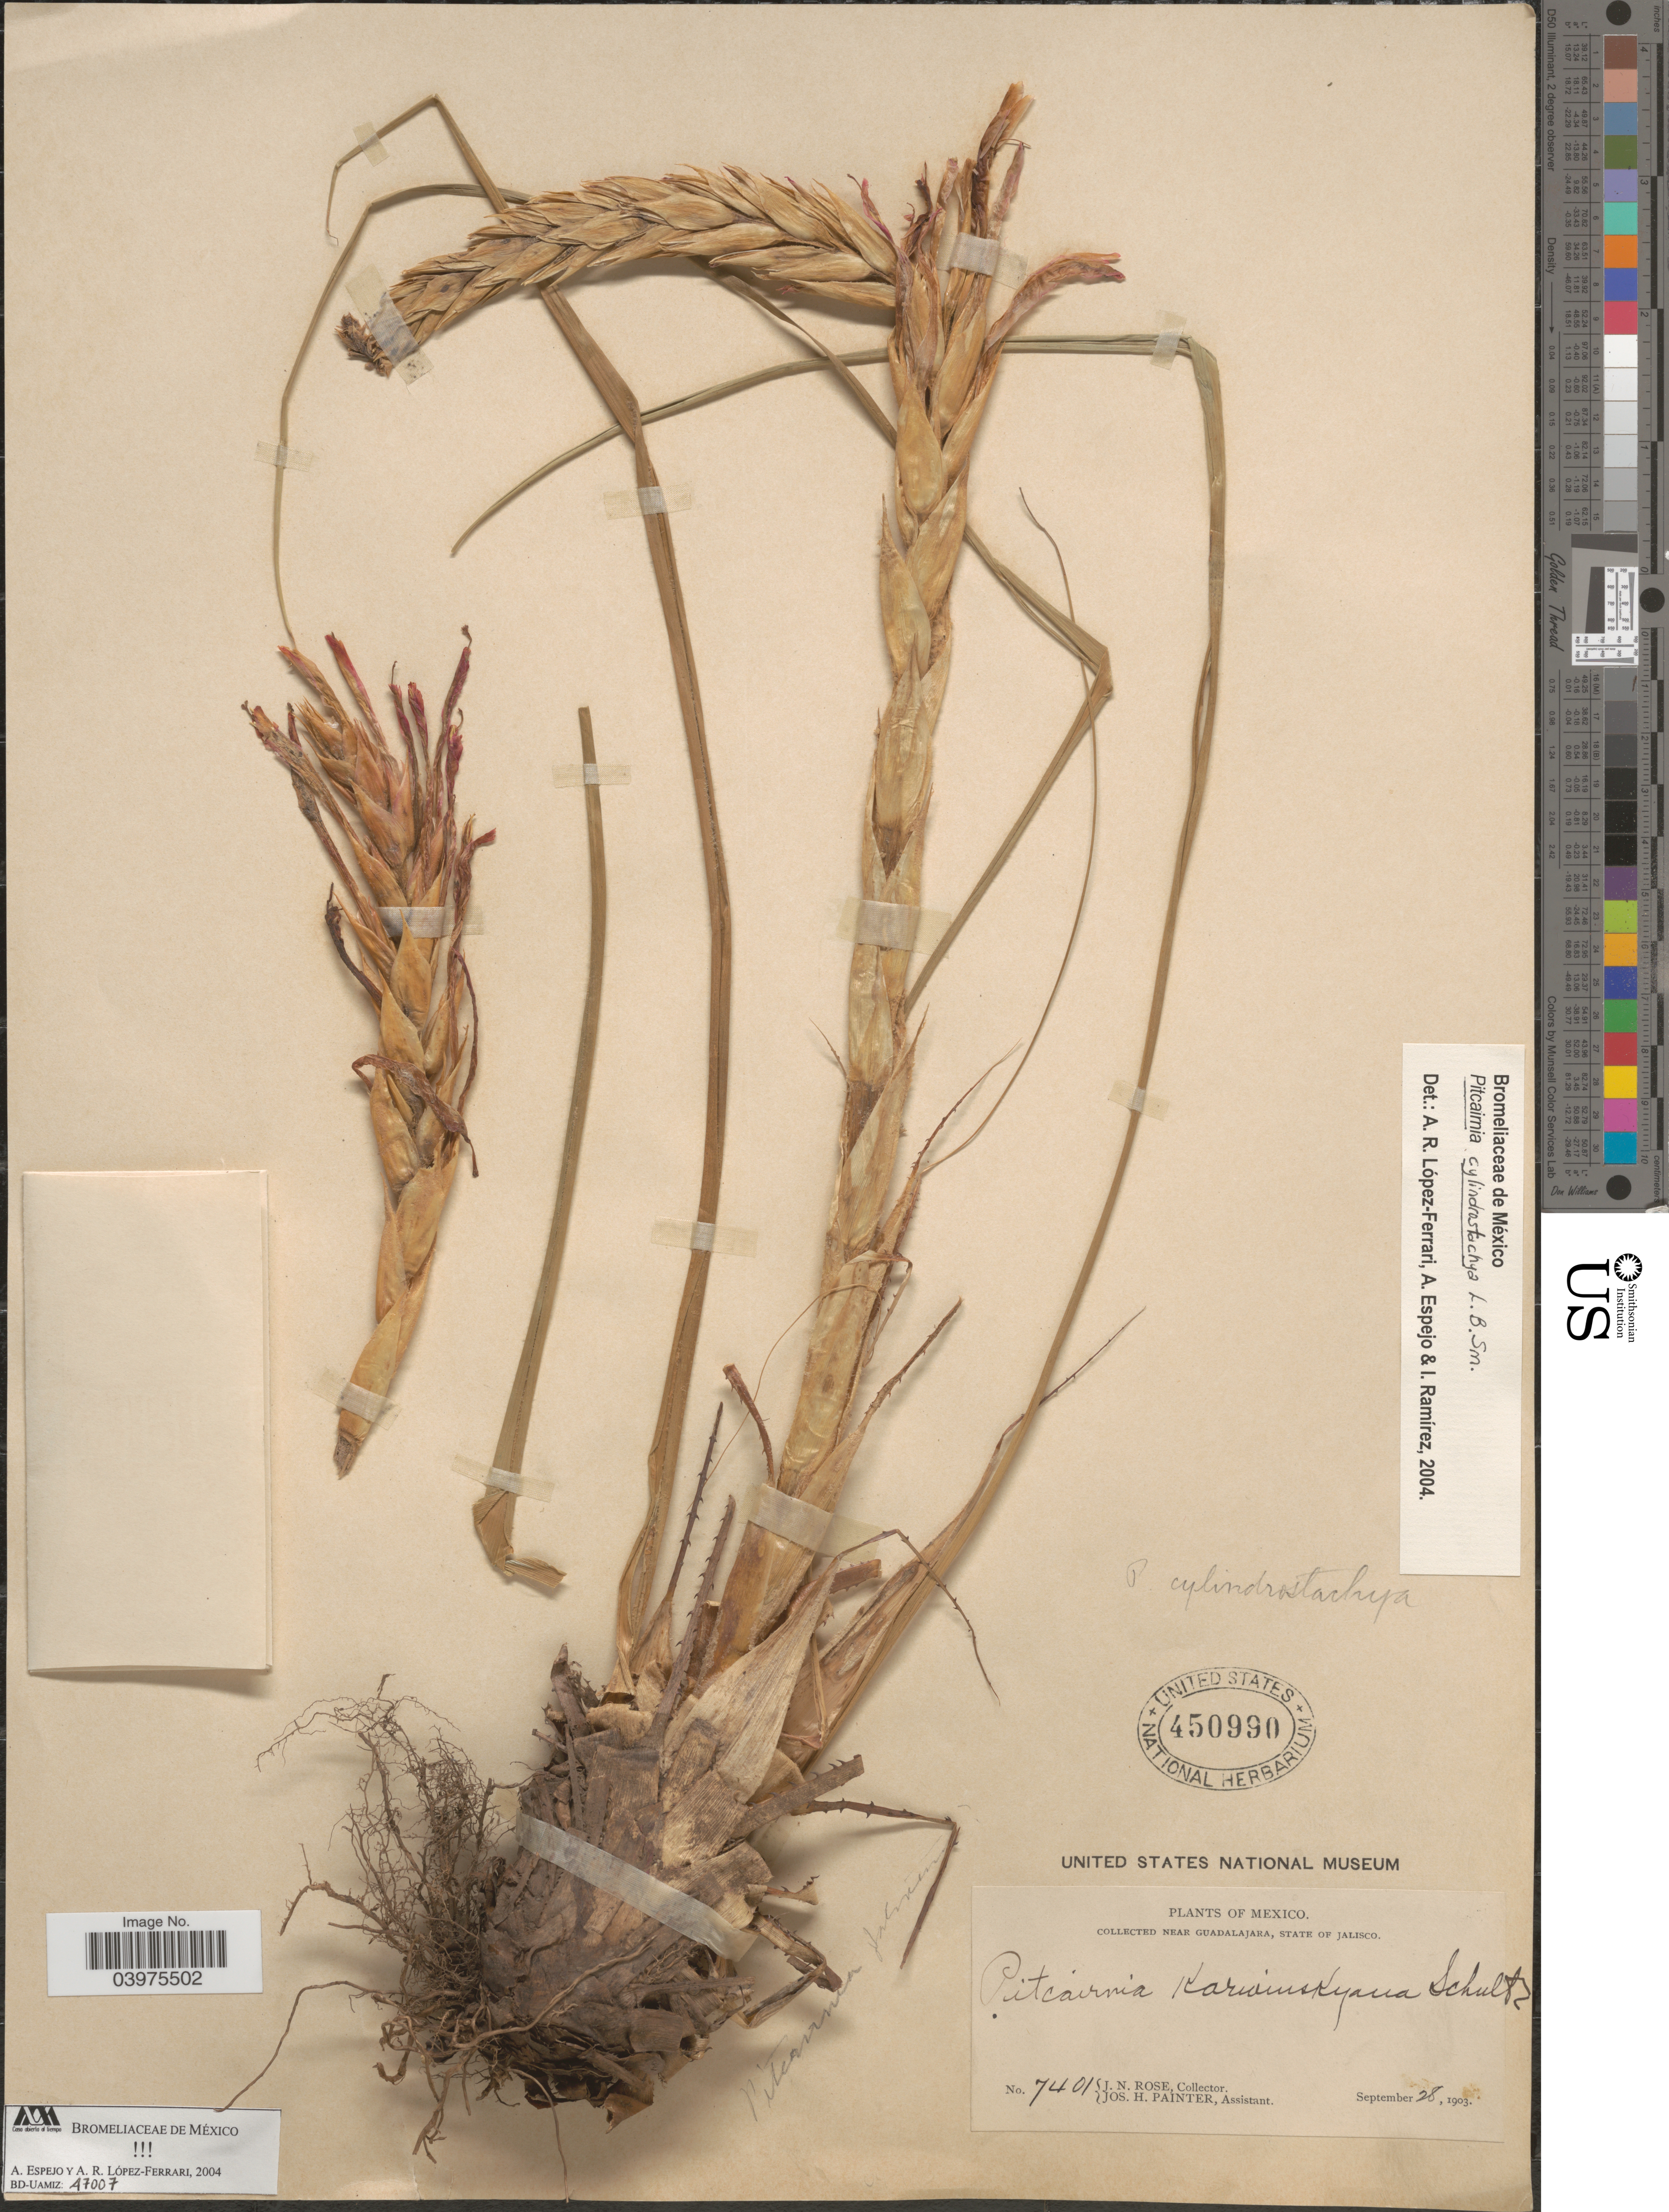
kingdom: Plantae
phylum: Tracheophyta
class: Liliopsida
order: Poales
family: Bromeliaceae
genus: Pitcairnia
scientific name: Pitcairnia cylindrostachya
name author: L.B. Sm.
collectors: J. N. Rose & J. H. Painter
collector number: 7401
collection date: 1903-09-28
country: Mexico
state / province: Jalisco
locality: Near Guadalajara.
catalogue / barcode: US 450990